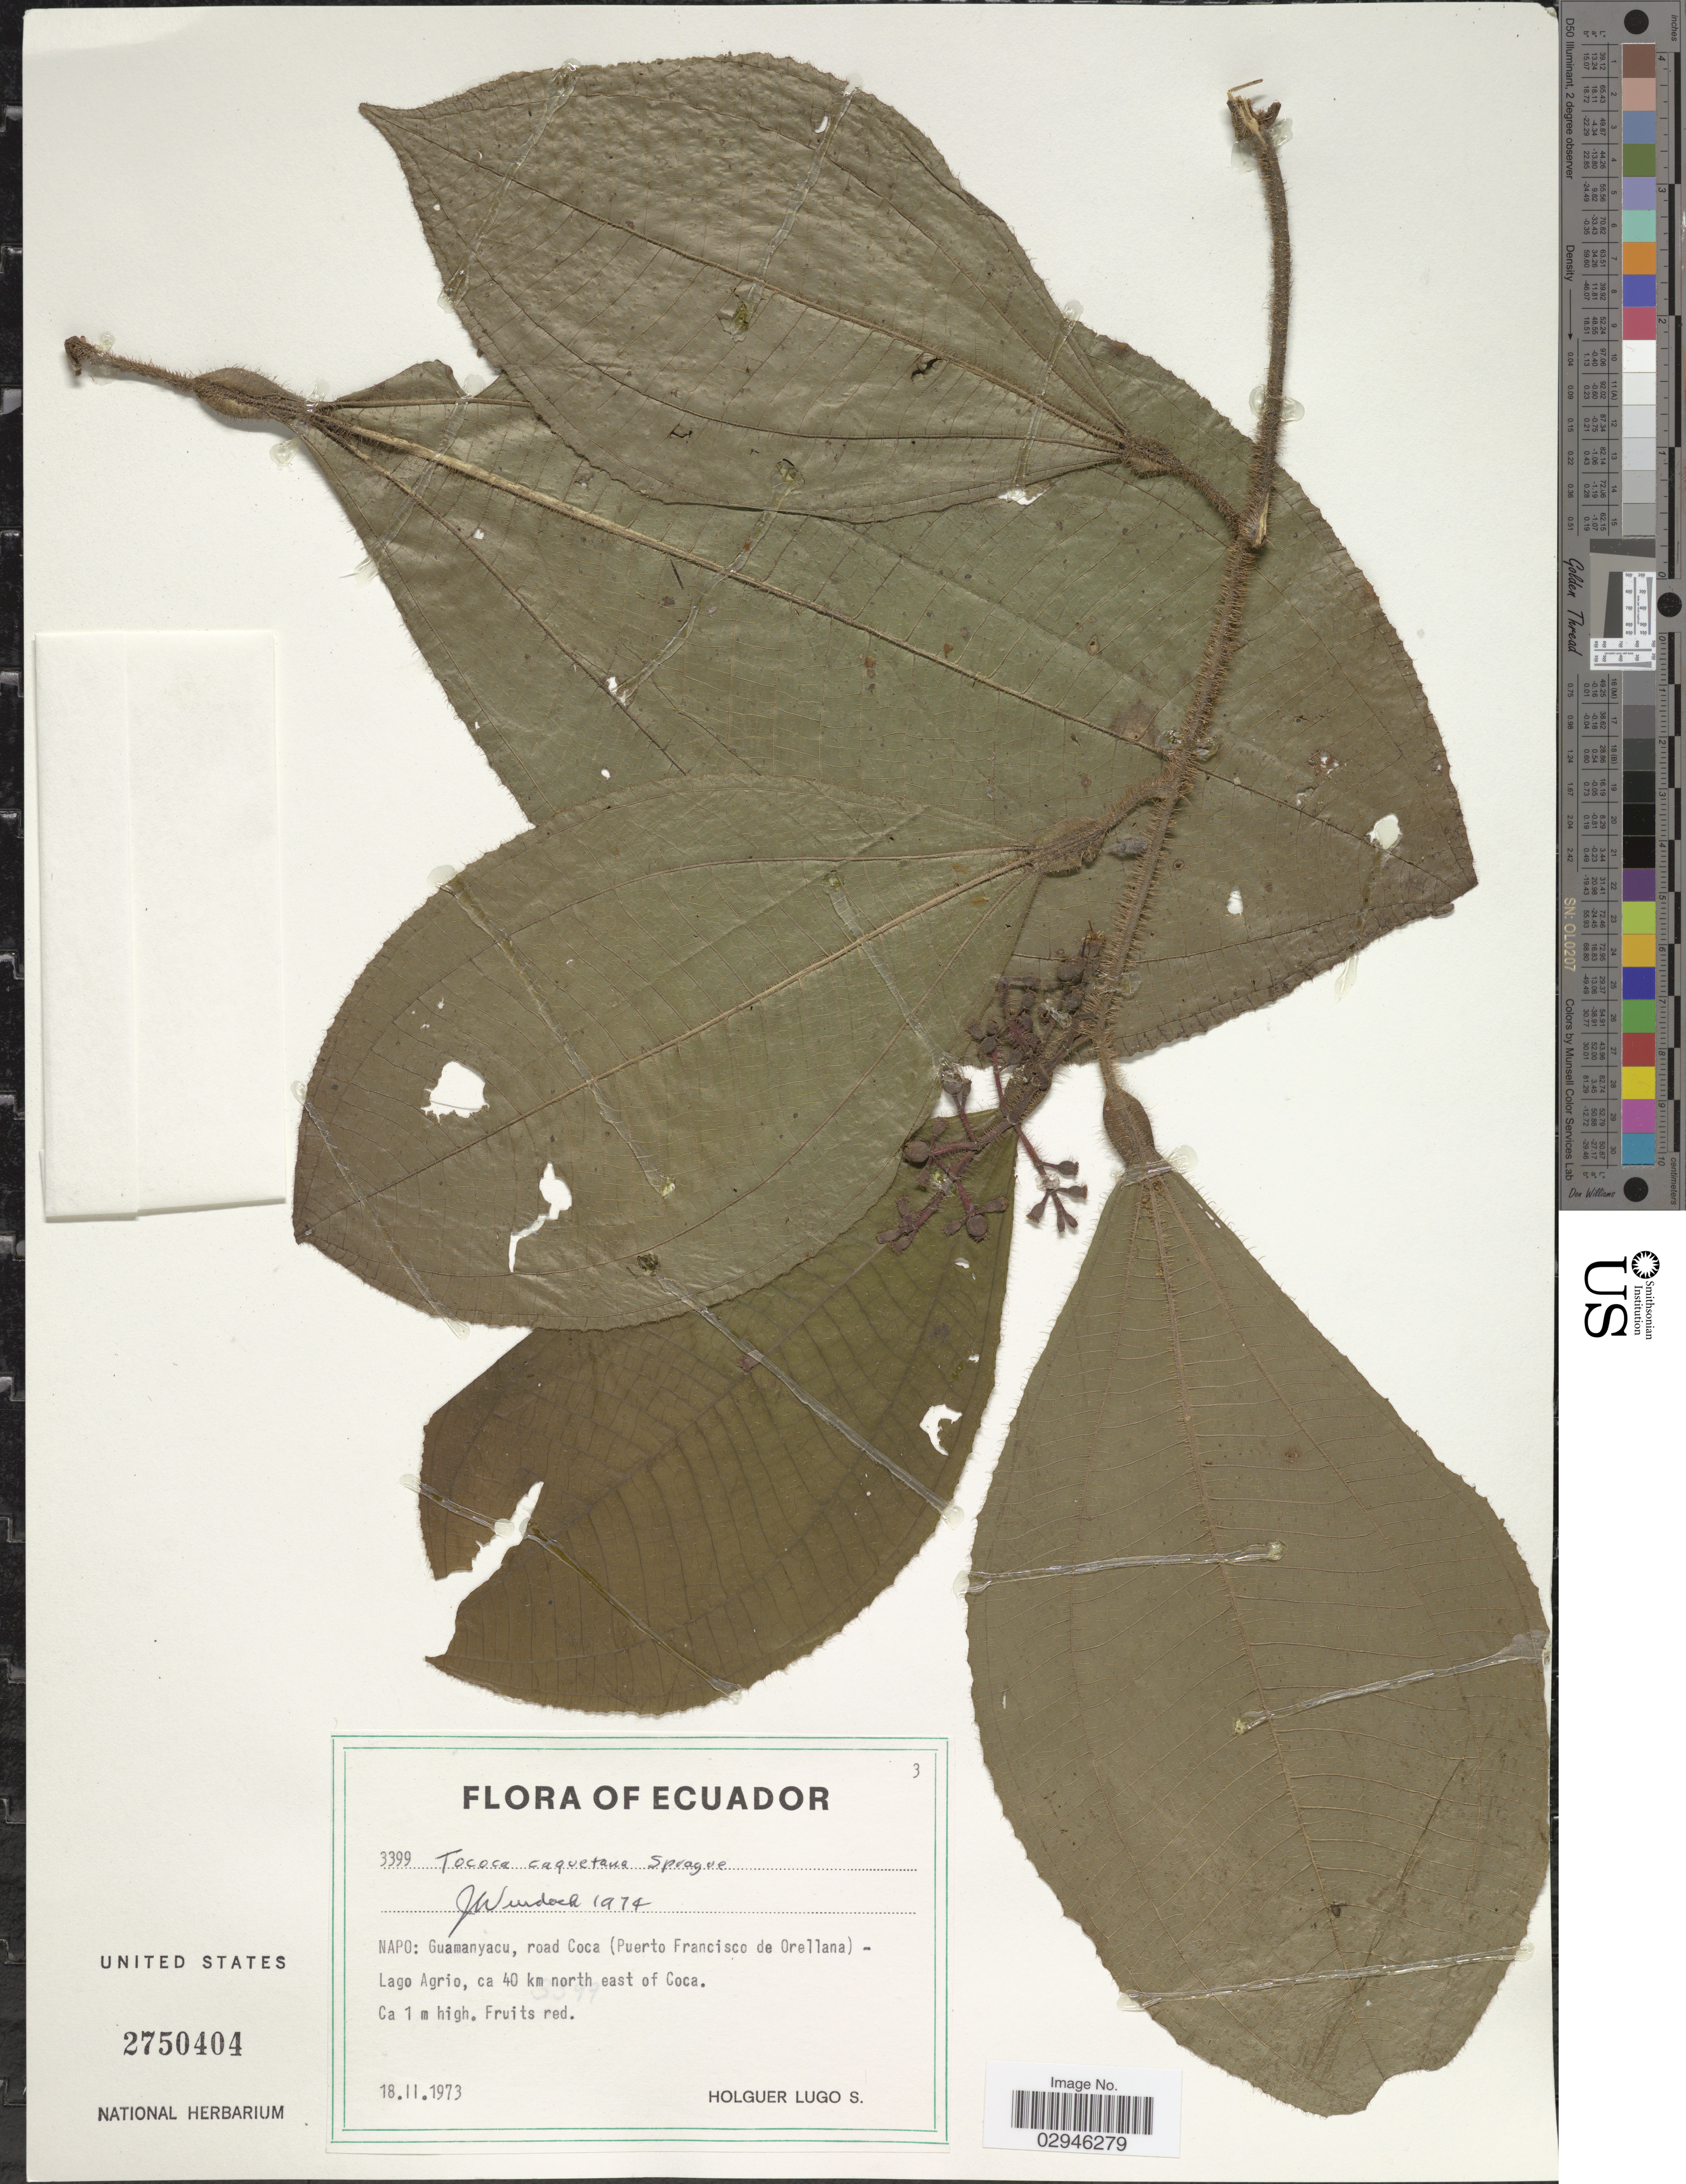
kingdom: Plantae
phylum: Tracheophyta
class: Magnoliopsida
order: Myrtales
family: Melastomataceae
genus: Tococa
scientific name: Tococa caquetana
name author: Sprague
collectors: H. Lugo S.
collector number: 3399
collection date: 1973-02-18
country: Ecuador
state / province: Napo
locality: Guamanyacu, road Coca (puerto Francisco de Orellana) - Lago Agrio, ca 40 km north east of Coca.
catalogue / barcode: US 2750404